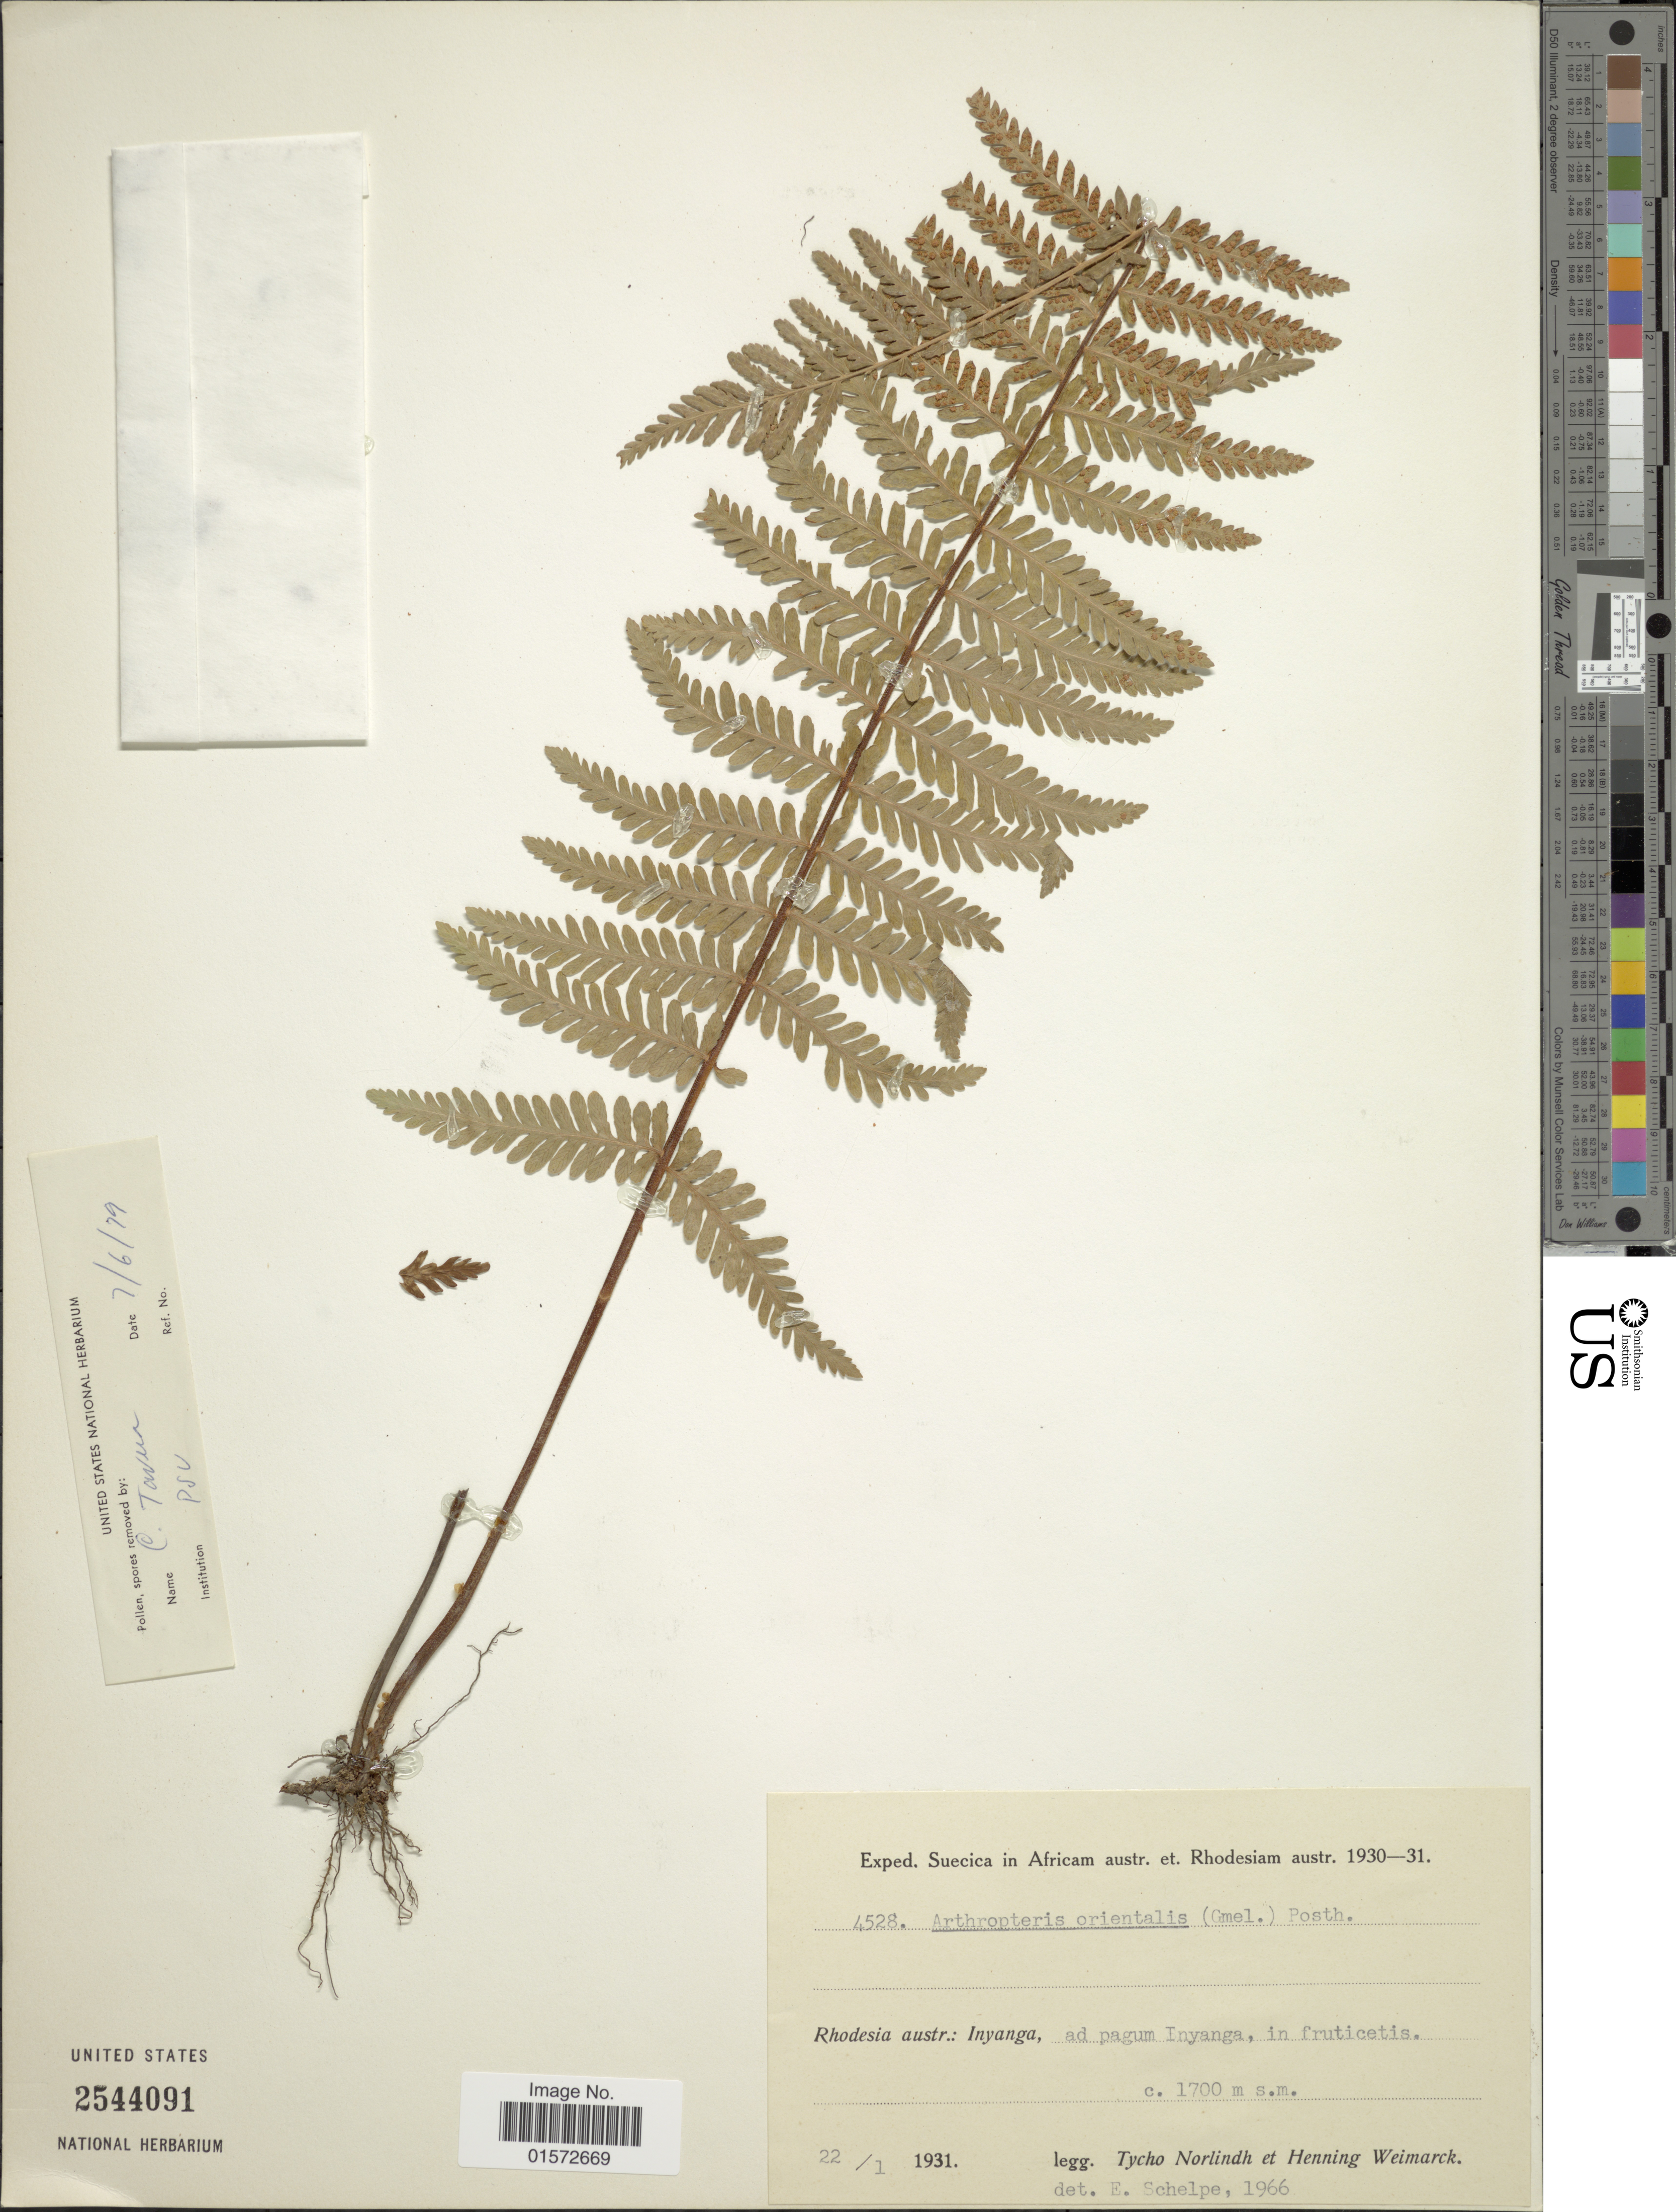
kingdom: Plantae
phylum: Tracheophyta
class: Polypodiopsida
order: Polypodiales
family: Tectariaceae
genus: Arthropteris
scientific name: Arthropteris orientalis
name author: (J.F. Gmel.) Posth.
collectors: N. T. Norlindh & A. H. Weimarck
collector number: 4528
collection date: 1931-01-22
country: Zimbabwe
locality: Rhodesia austr.: Inyanga ad pagum Inyanga, in fruticetis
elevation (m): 1700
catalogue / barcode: US 2544091